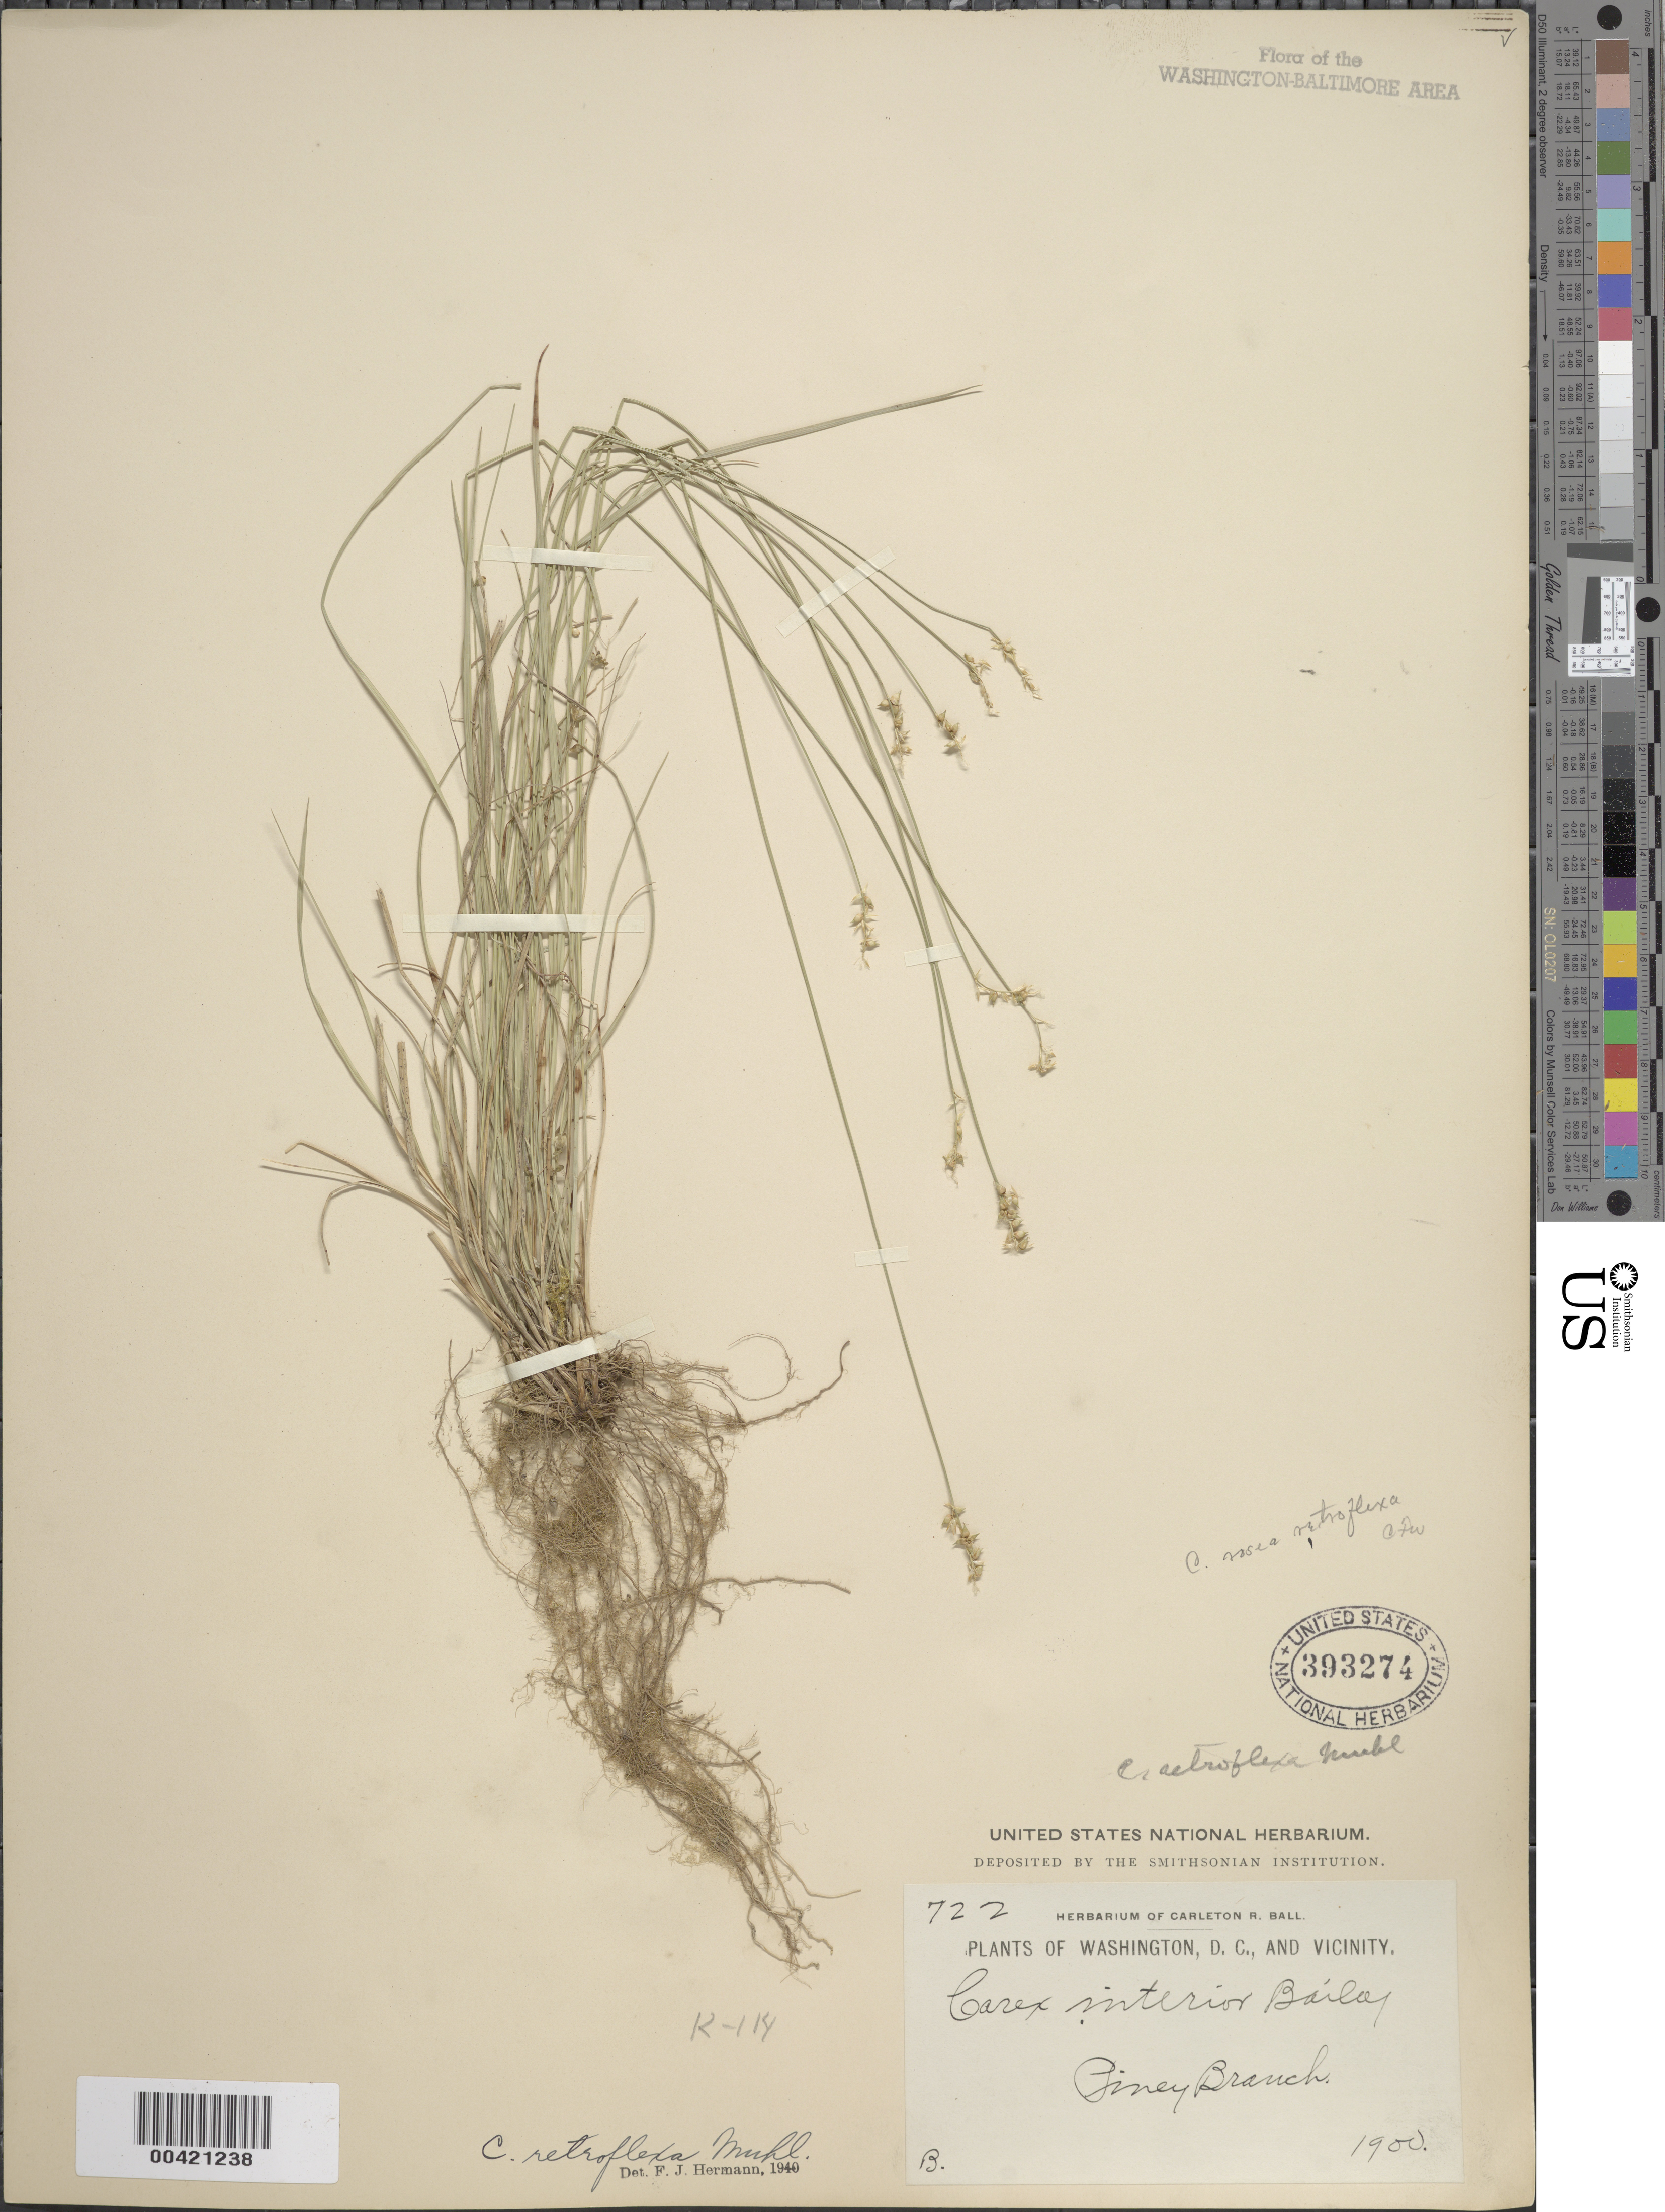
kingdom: Plantae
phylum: Tracheophyta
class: Liliopsida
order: Poales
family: Cyperaceae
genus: Carex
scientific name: Carex retroflexa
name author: Muhl. ex Willd.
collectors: C. R. Ball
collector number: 722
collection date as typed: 1900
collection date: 1900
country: United States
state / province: District of Columbia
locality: Piney Branch Rock Creek Park & vicinity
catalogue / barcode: US 393274